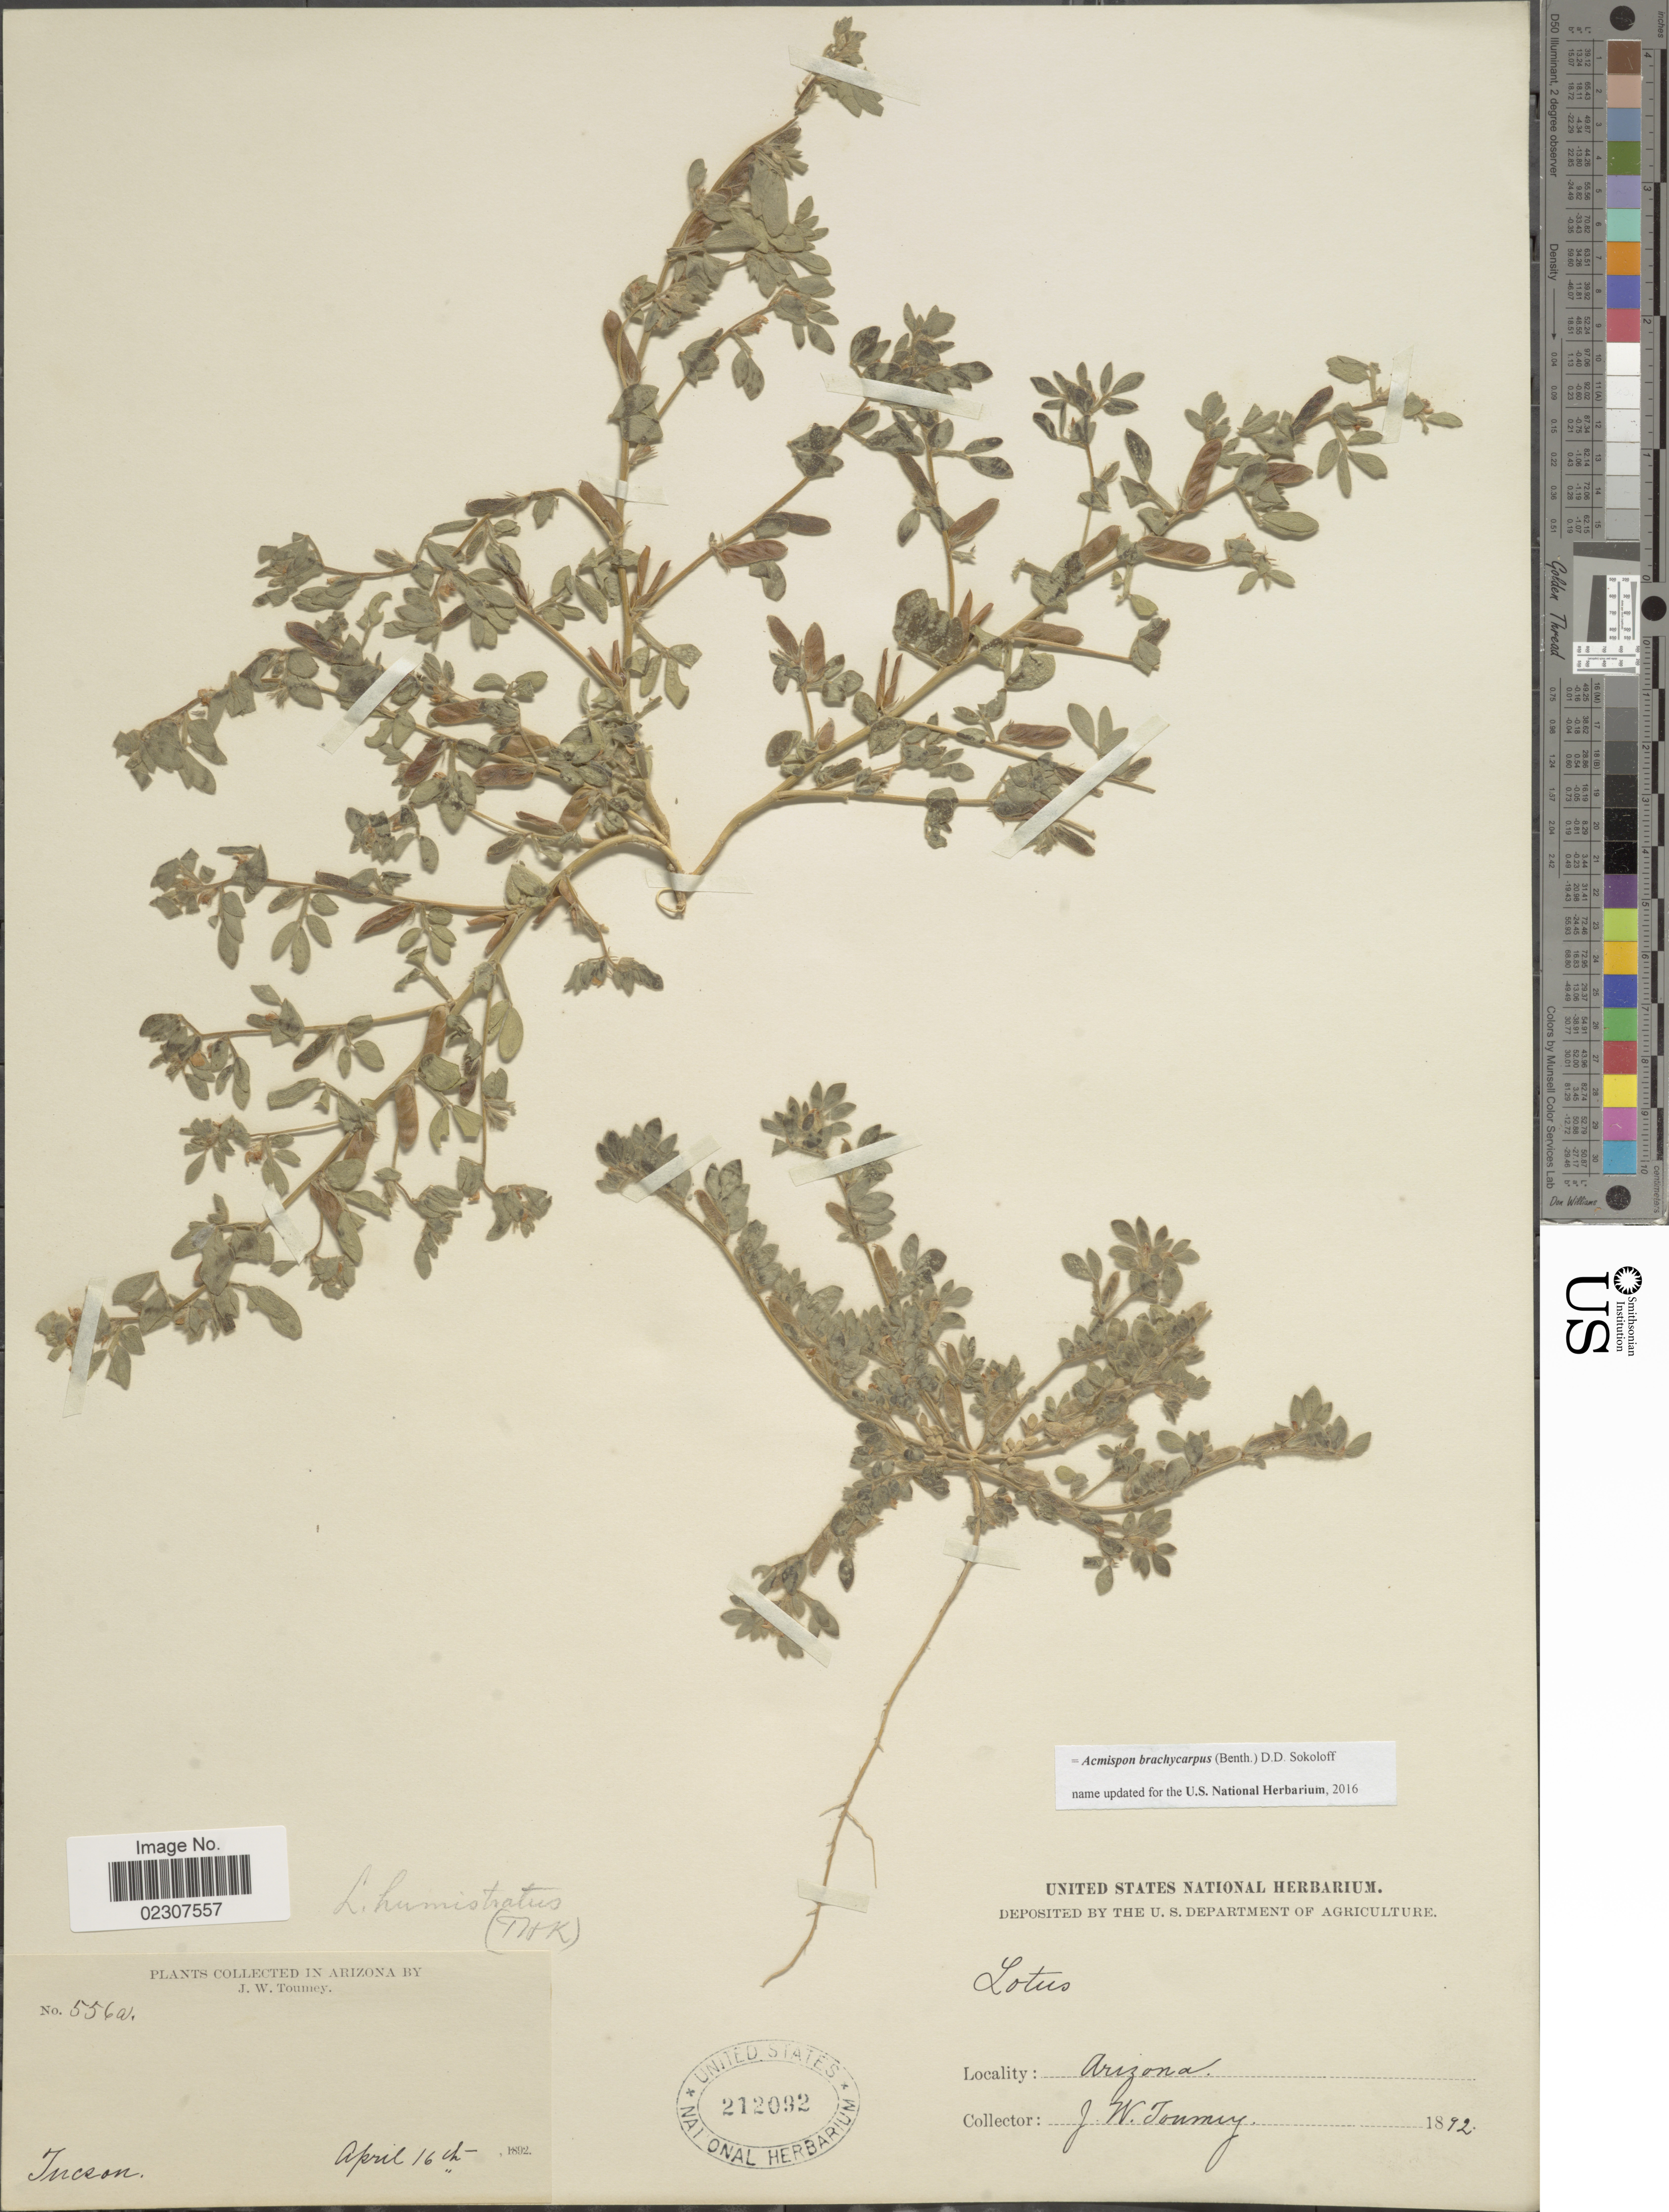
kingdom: Plantae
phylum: Tracheophyta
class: Magnoliopsida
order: Fabales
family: Fabaceae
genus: Acmispon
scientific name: Acmispon brachycarpus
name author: (Benth.) D.D. Sokoloff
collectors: J. W. Toumey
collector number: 556a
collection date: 1892-04-16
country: United States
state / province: Arizona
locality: Tucson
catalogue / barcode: US 212092